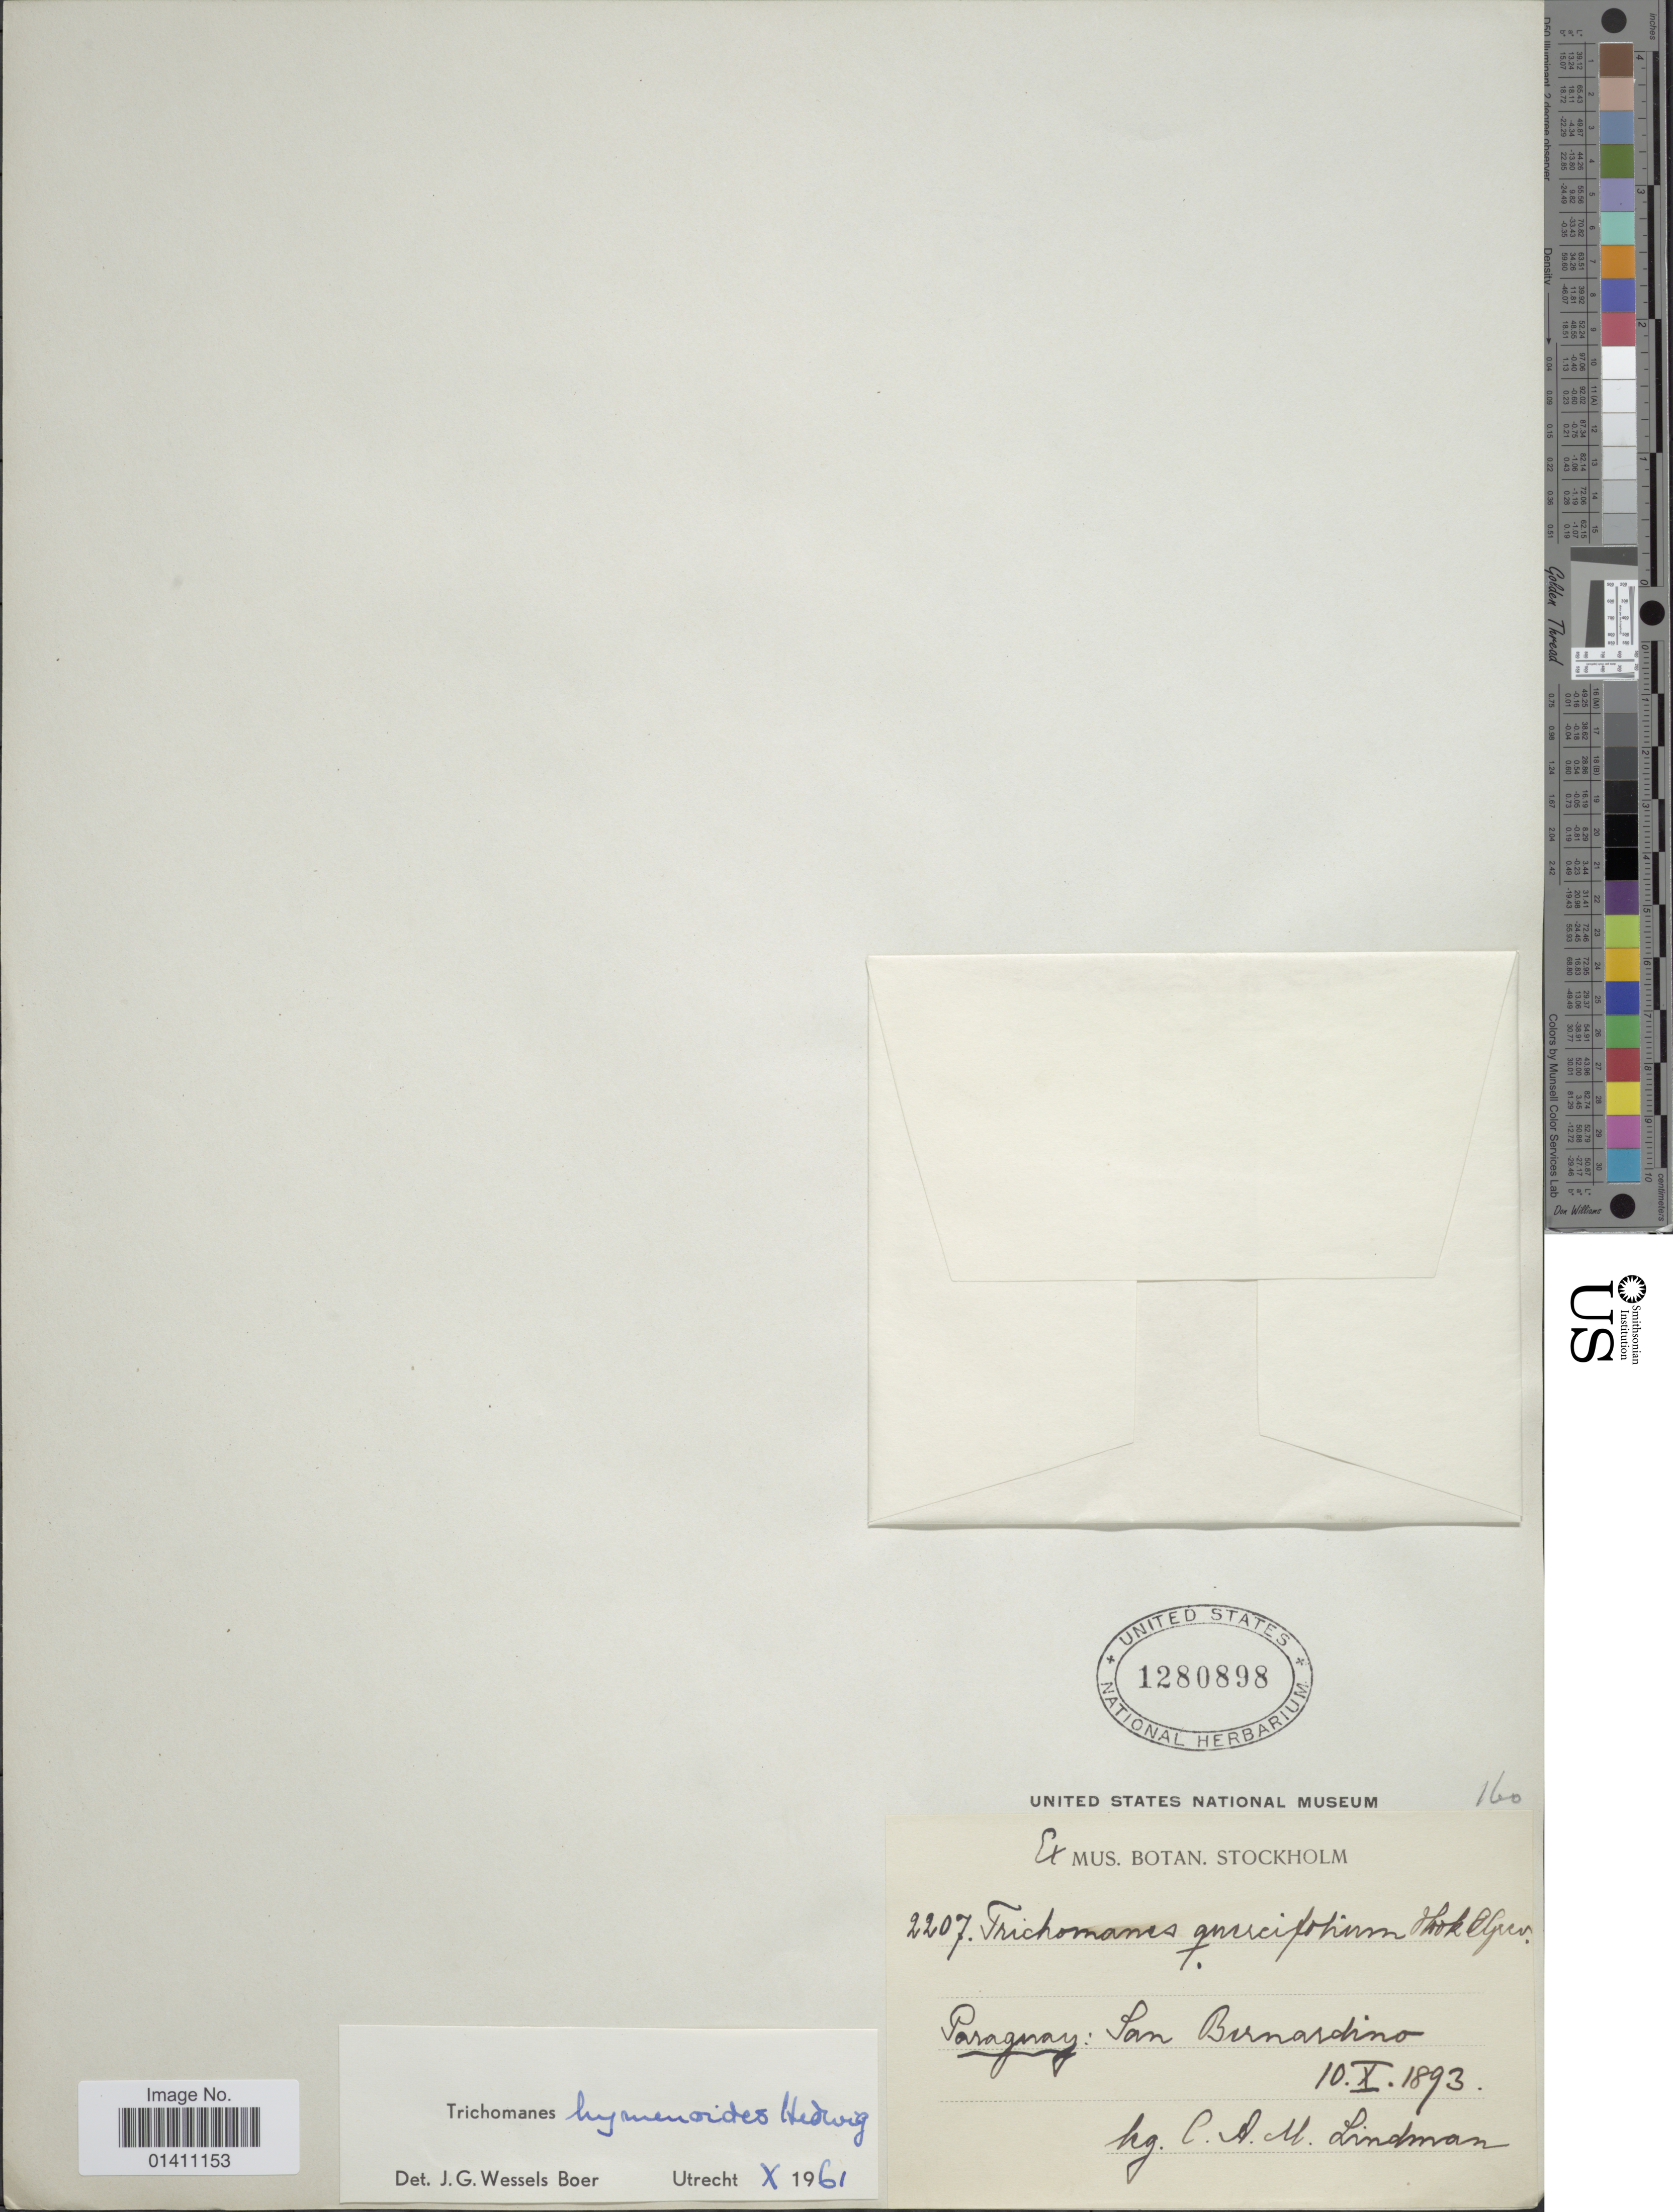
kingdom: Plantae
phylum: Tracheophyta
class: Polypodiopsida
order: Hymenophyllales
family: Hymenophyllaceae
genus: Didymoglossum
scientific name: Didymoglossum hymenoides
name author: (Hedw.) Copel.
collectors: C. Lindman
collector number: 2207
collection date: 1893-10-10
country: Paraguay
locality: San Bernardino.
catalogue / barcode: US 1280898